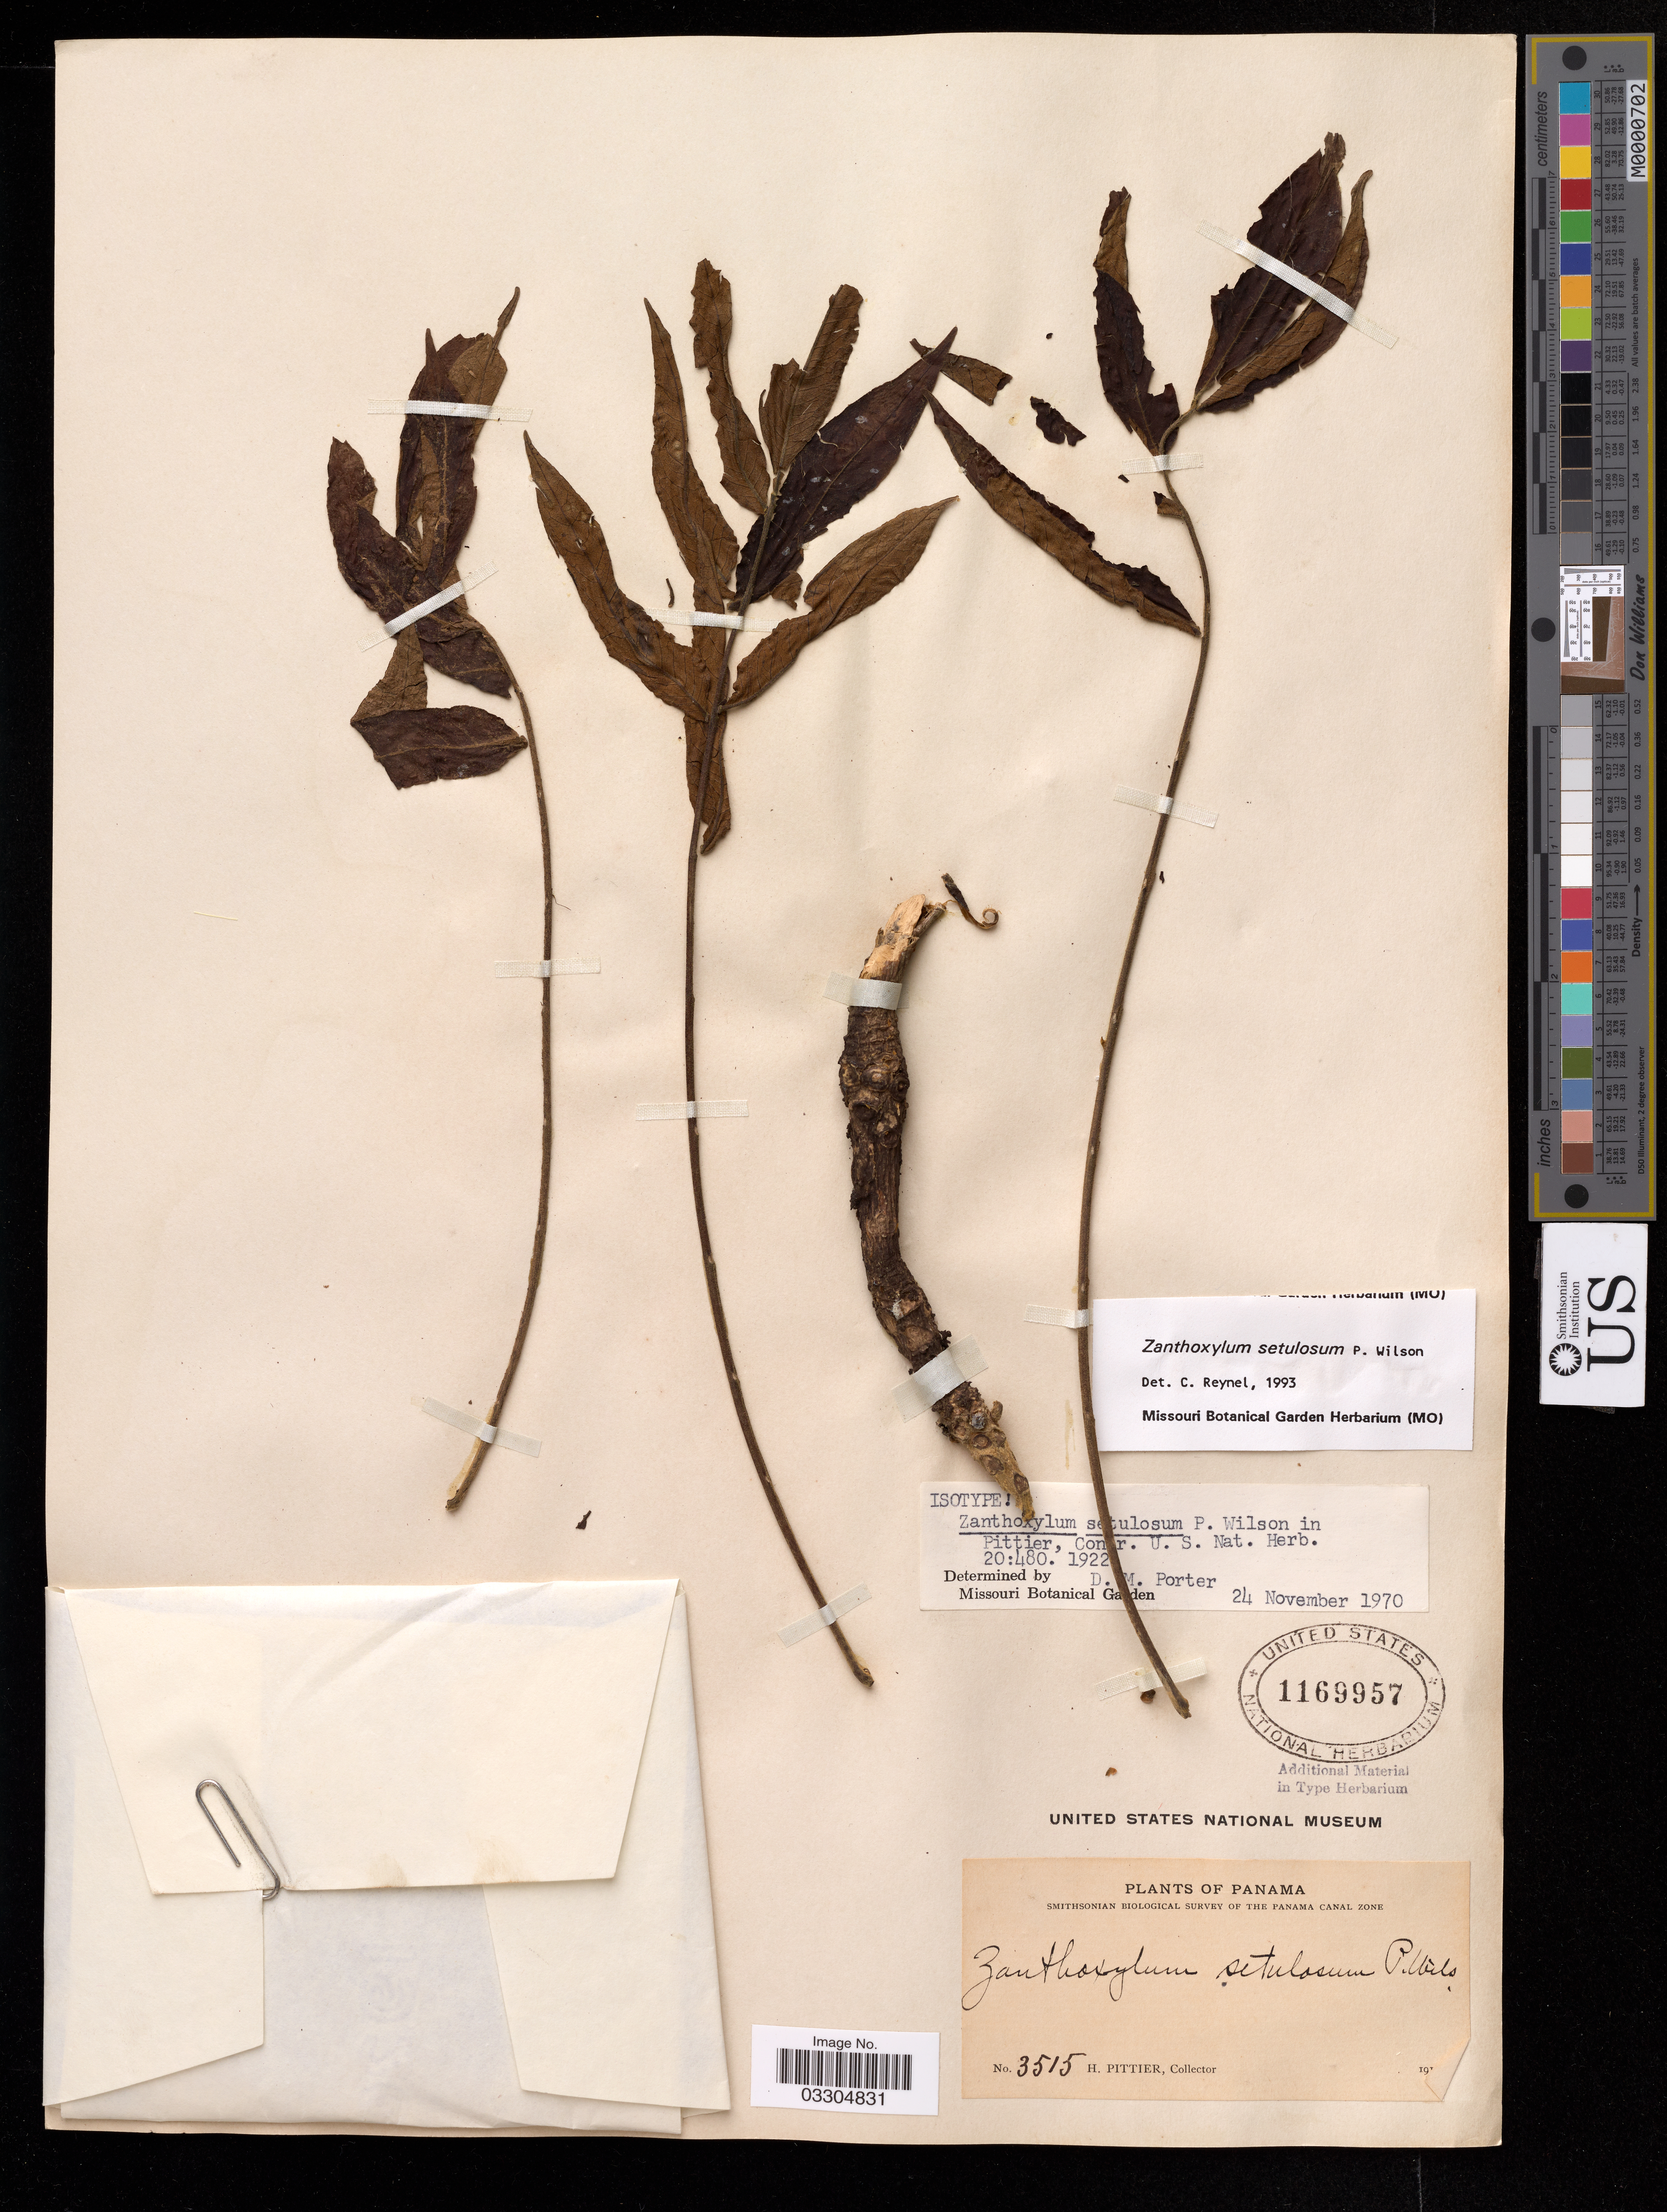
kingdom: Plantae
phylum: Tracheophyta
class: Magnoliopsida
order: Sapindales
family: Rutaceae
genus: Zanthoxylum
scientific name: Zanthoxylum setulosum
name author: P. Wilson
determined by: Porter, D. M.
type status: Isotype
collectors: H. F. Pittier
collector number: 3515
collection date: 1911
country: Panama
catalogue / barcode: US 1169957